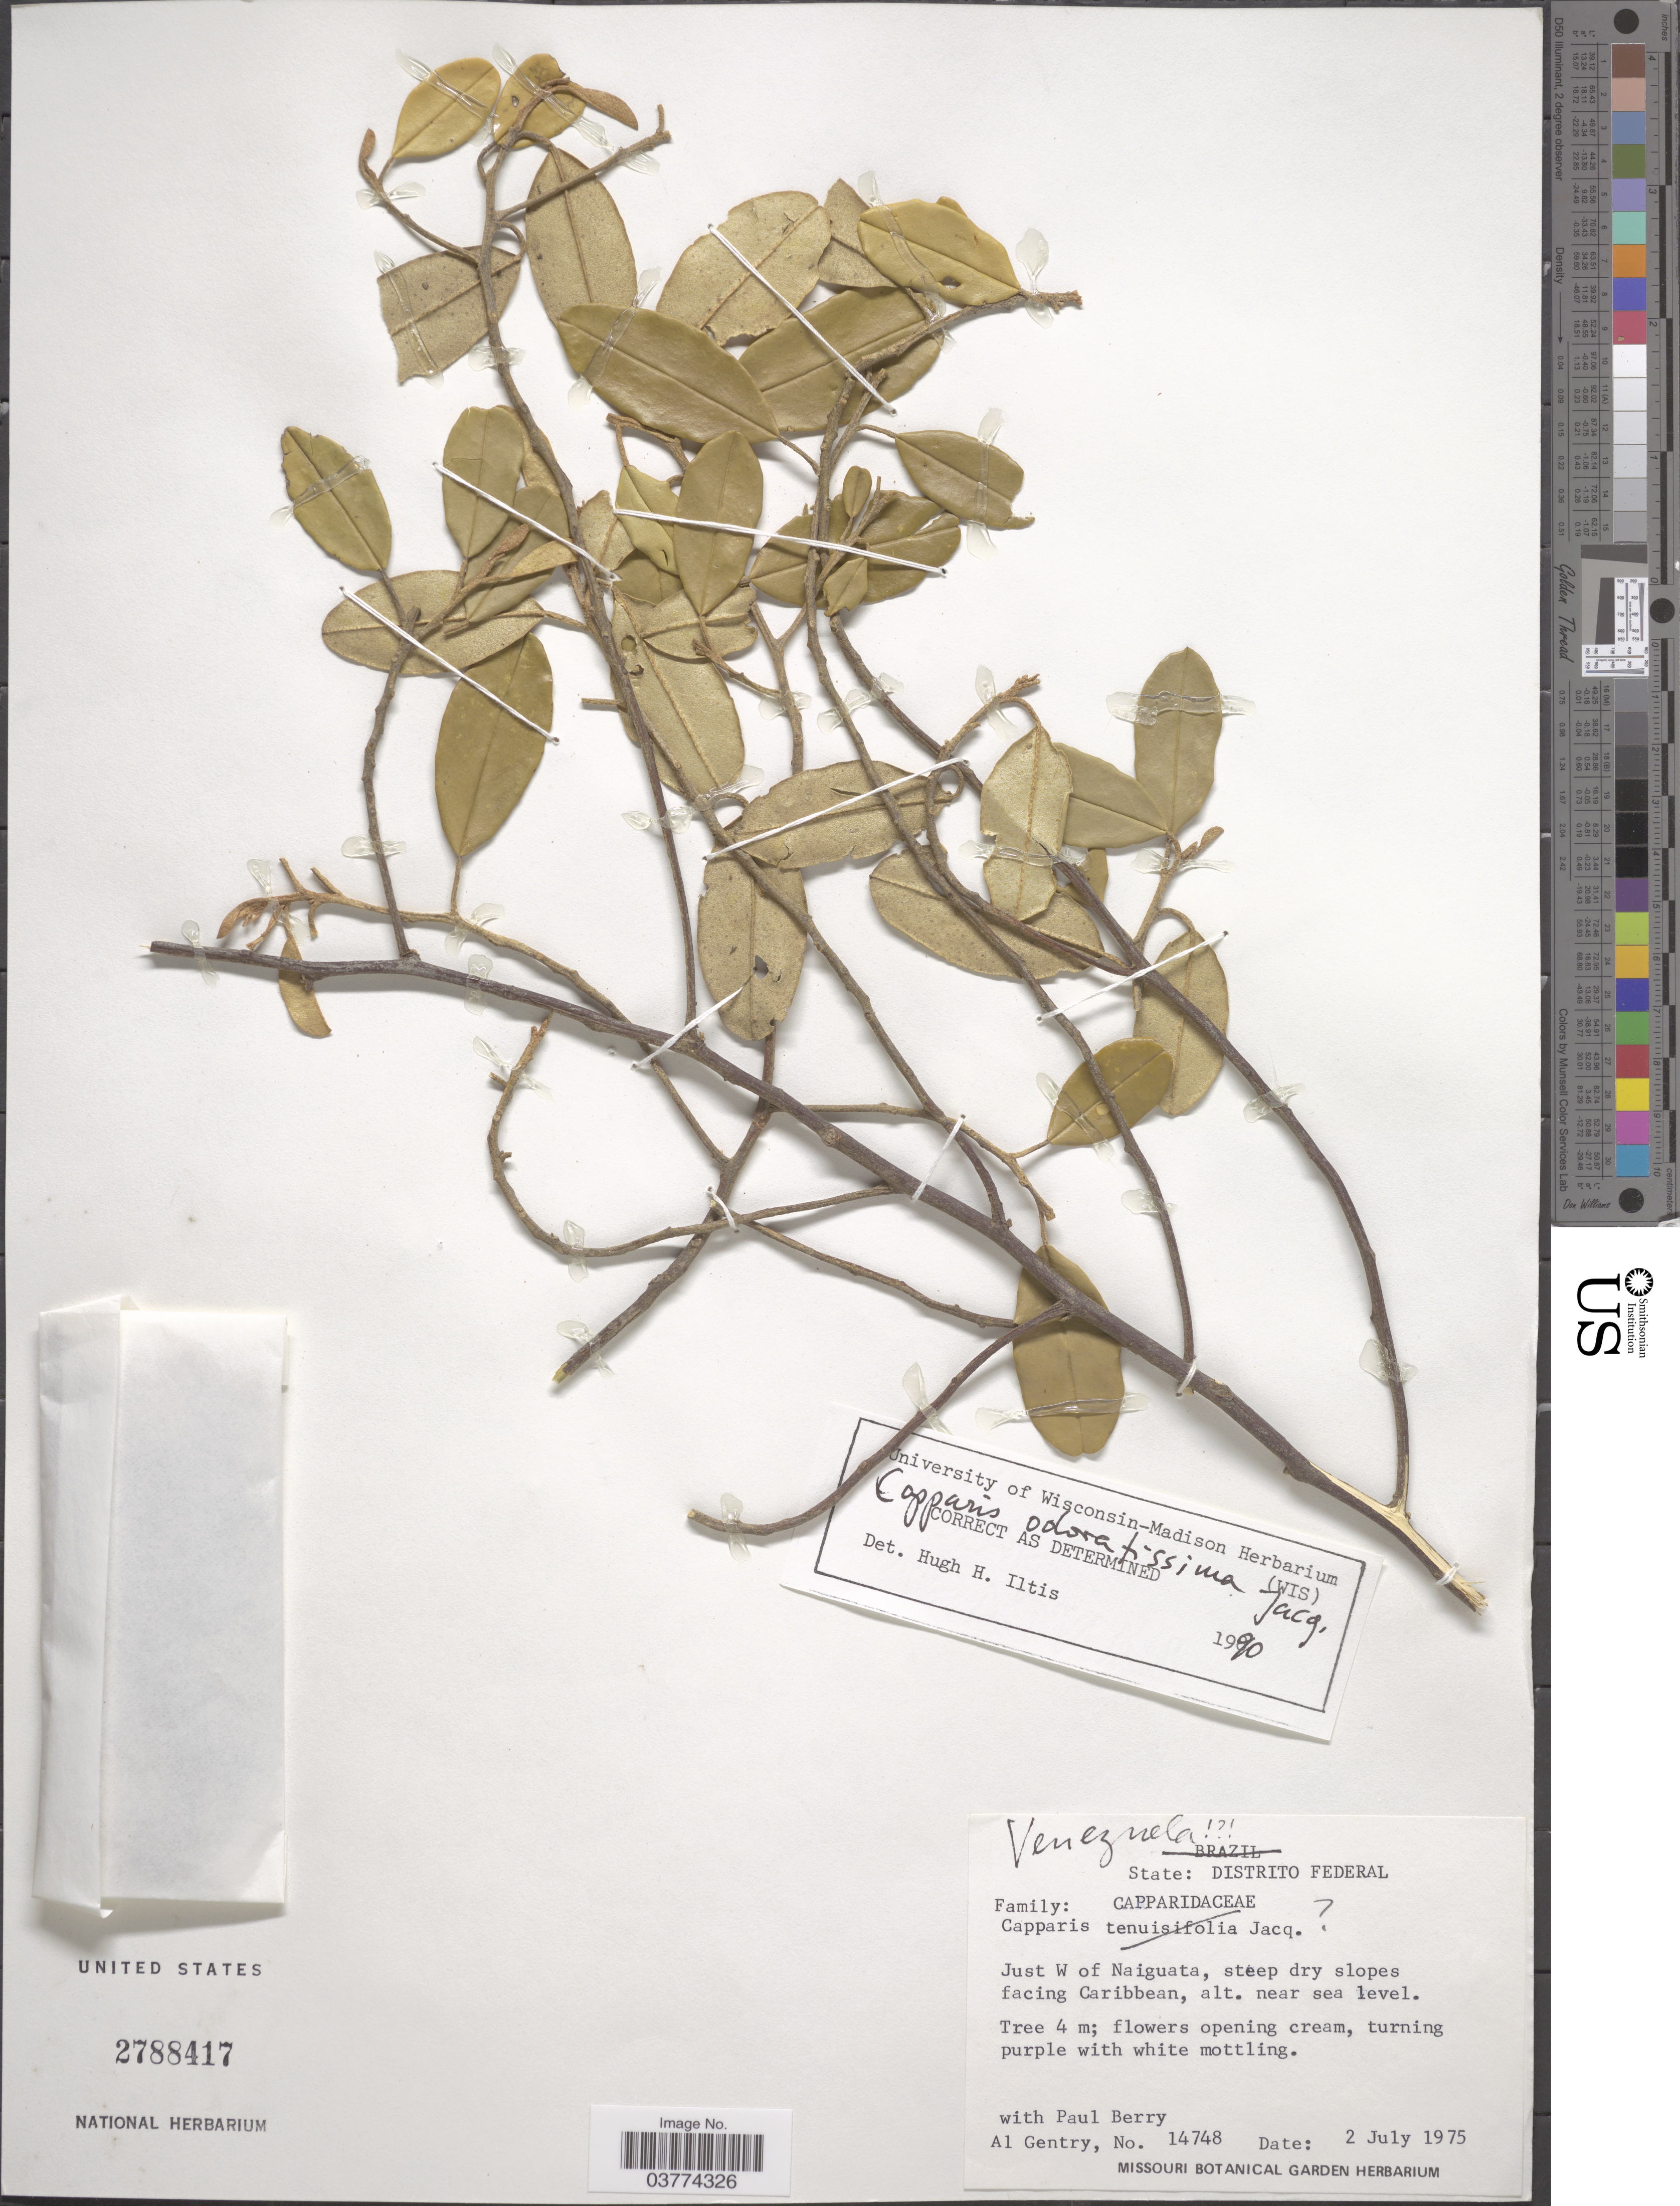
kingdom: Plantae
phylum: Tracheophyta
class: Magnoliopsida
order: Brassicales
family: Capparaceae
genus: Quadrella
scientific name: Quadrella odoratissima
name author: (Jacq.) Hutch.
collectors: A. H. Gentry & P. T. Berry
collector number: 14748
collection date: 1975-07-02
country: Venezuela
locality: State: Distrito Federal. Just W of Naiguata, steep dry slopes facing Caribbean.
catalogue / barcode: US 2788417